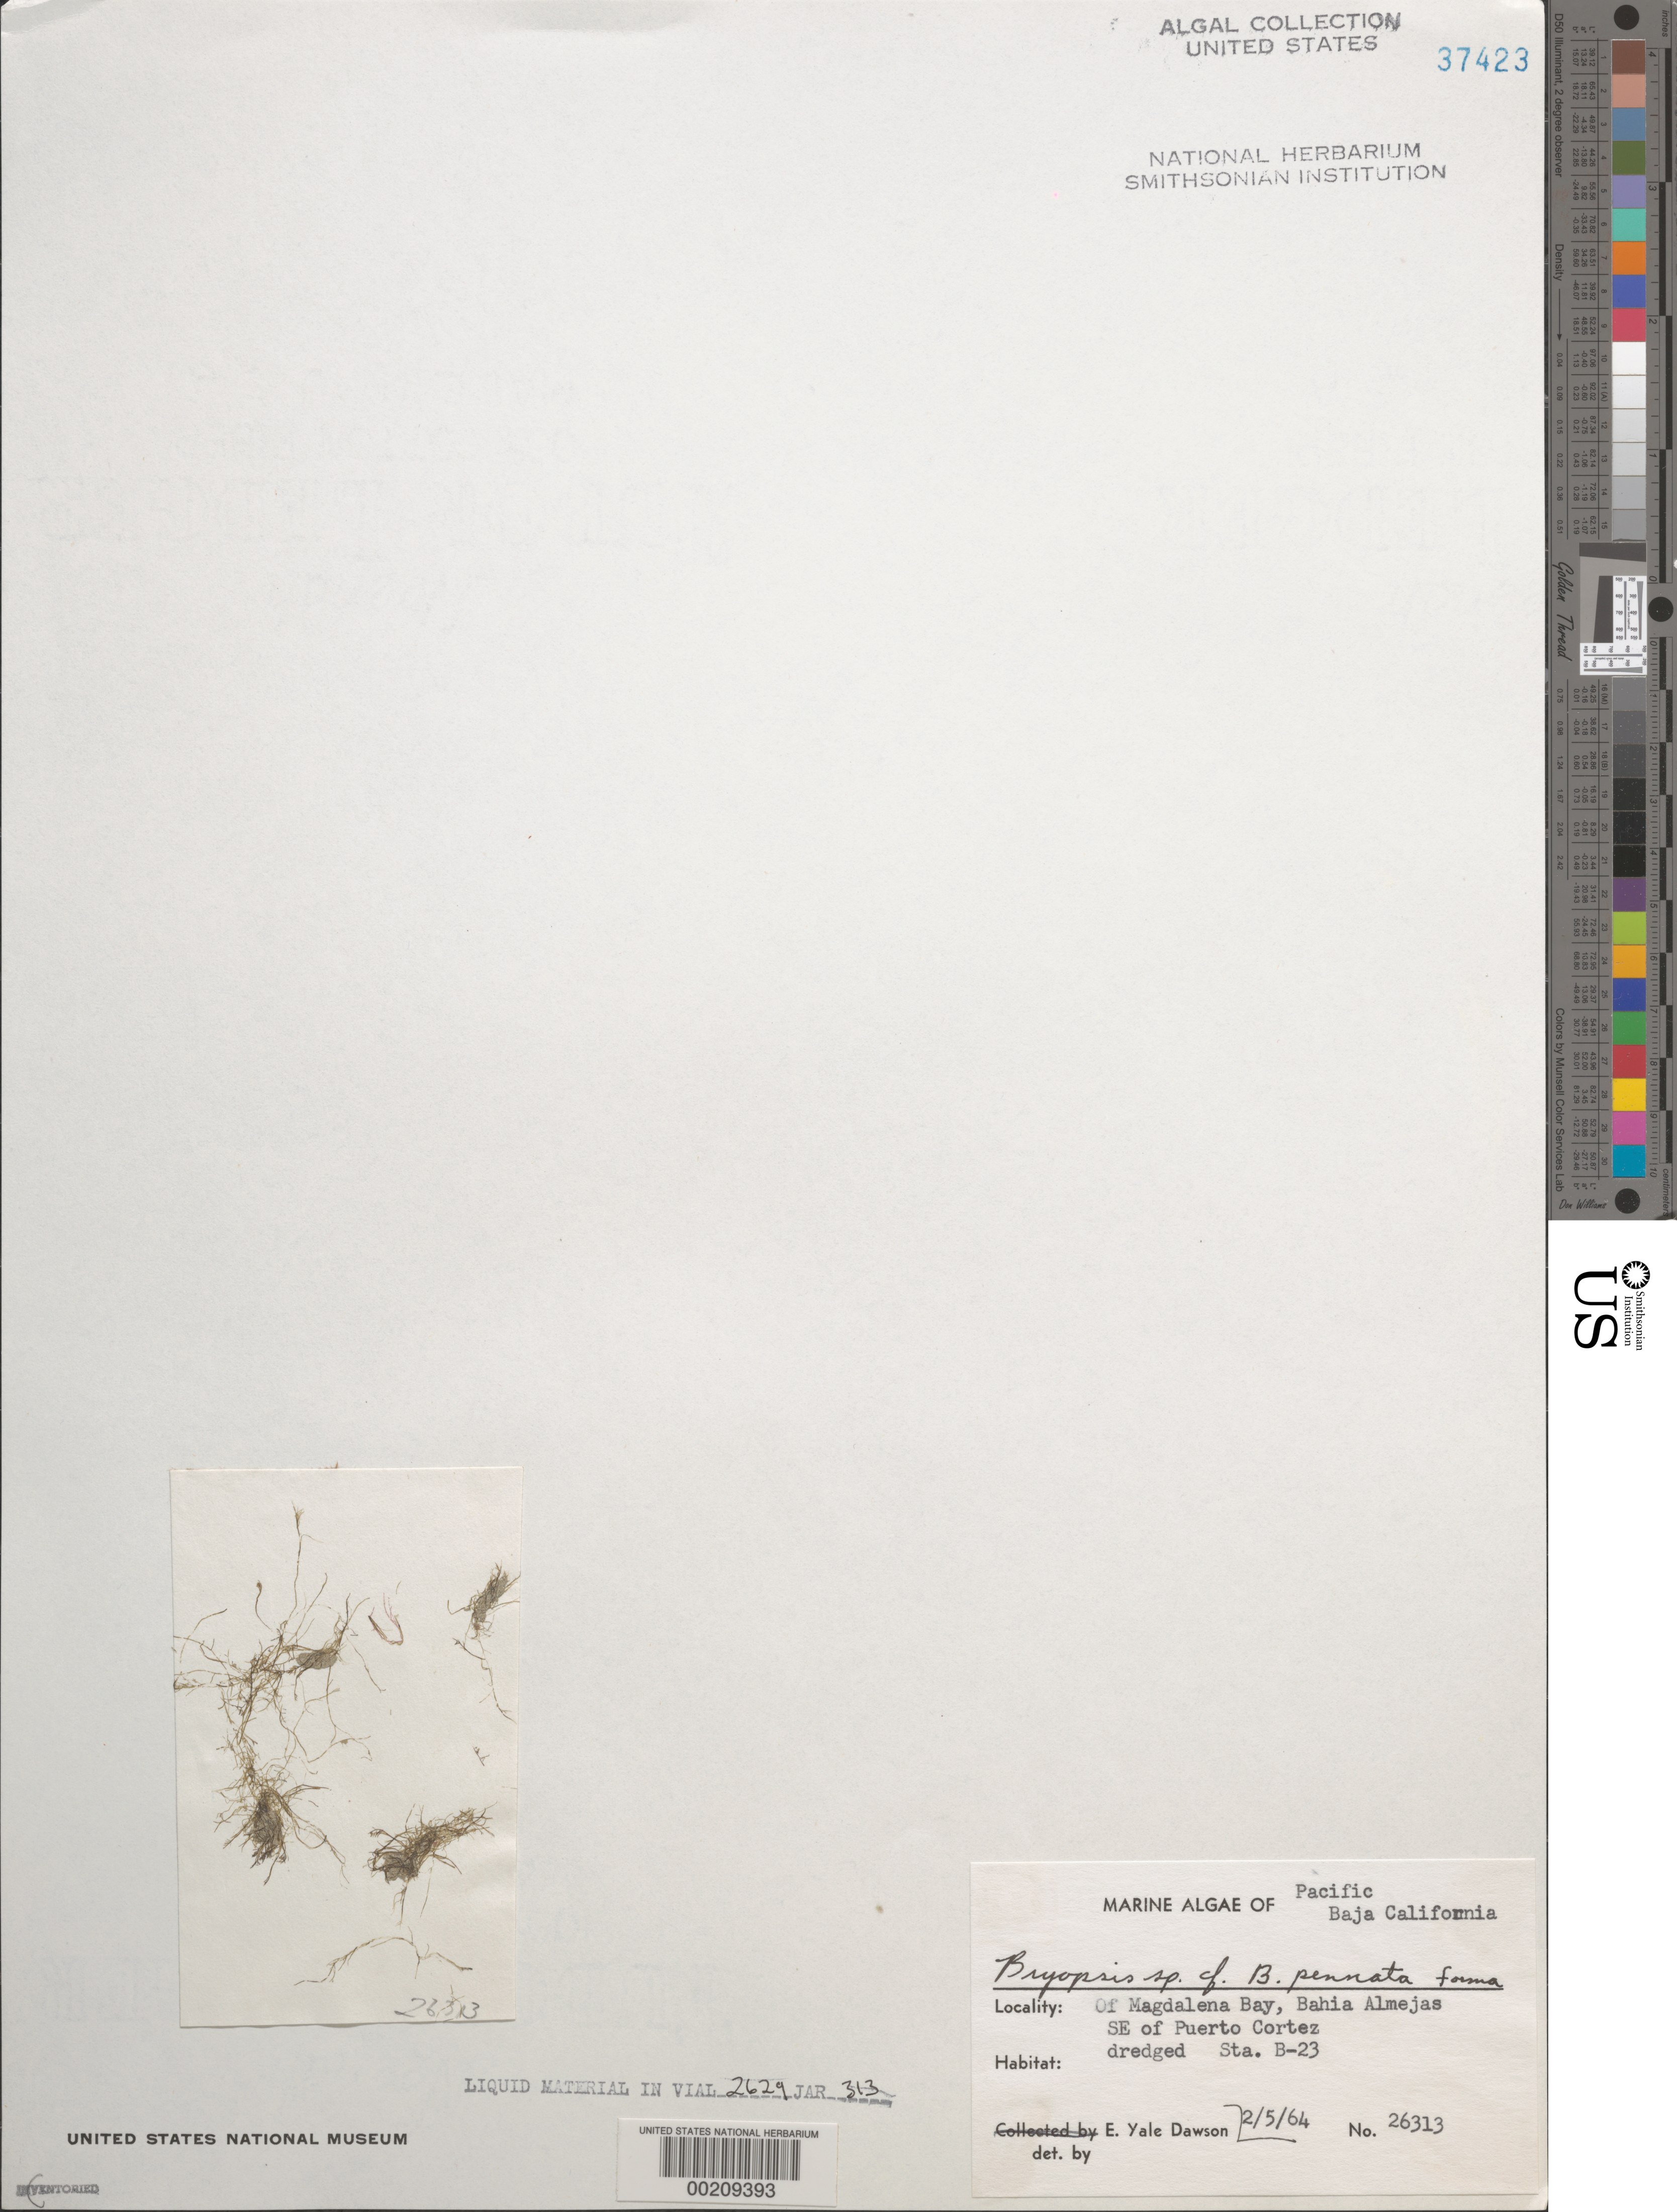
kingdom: Plantae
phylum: Chlorophyta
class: Ulvophyceae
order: Bryopsidales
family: Bryopsidaceae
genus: Bryopsis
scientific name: Bryopsis pennata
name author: J.V.Lamouroux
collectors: E. Y. Dawson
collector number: EYD 26313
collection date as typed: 05 Feb 1964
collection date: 1964-02-05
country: Mexico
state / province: Baja California Sur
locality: Southeast of Puerto Cortez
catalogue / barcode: US 37423